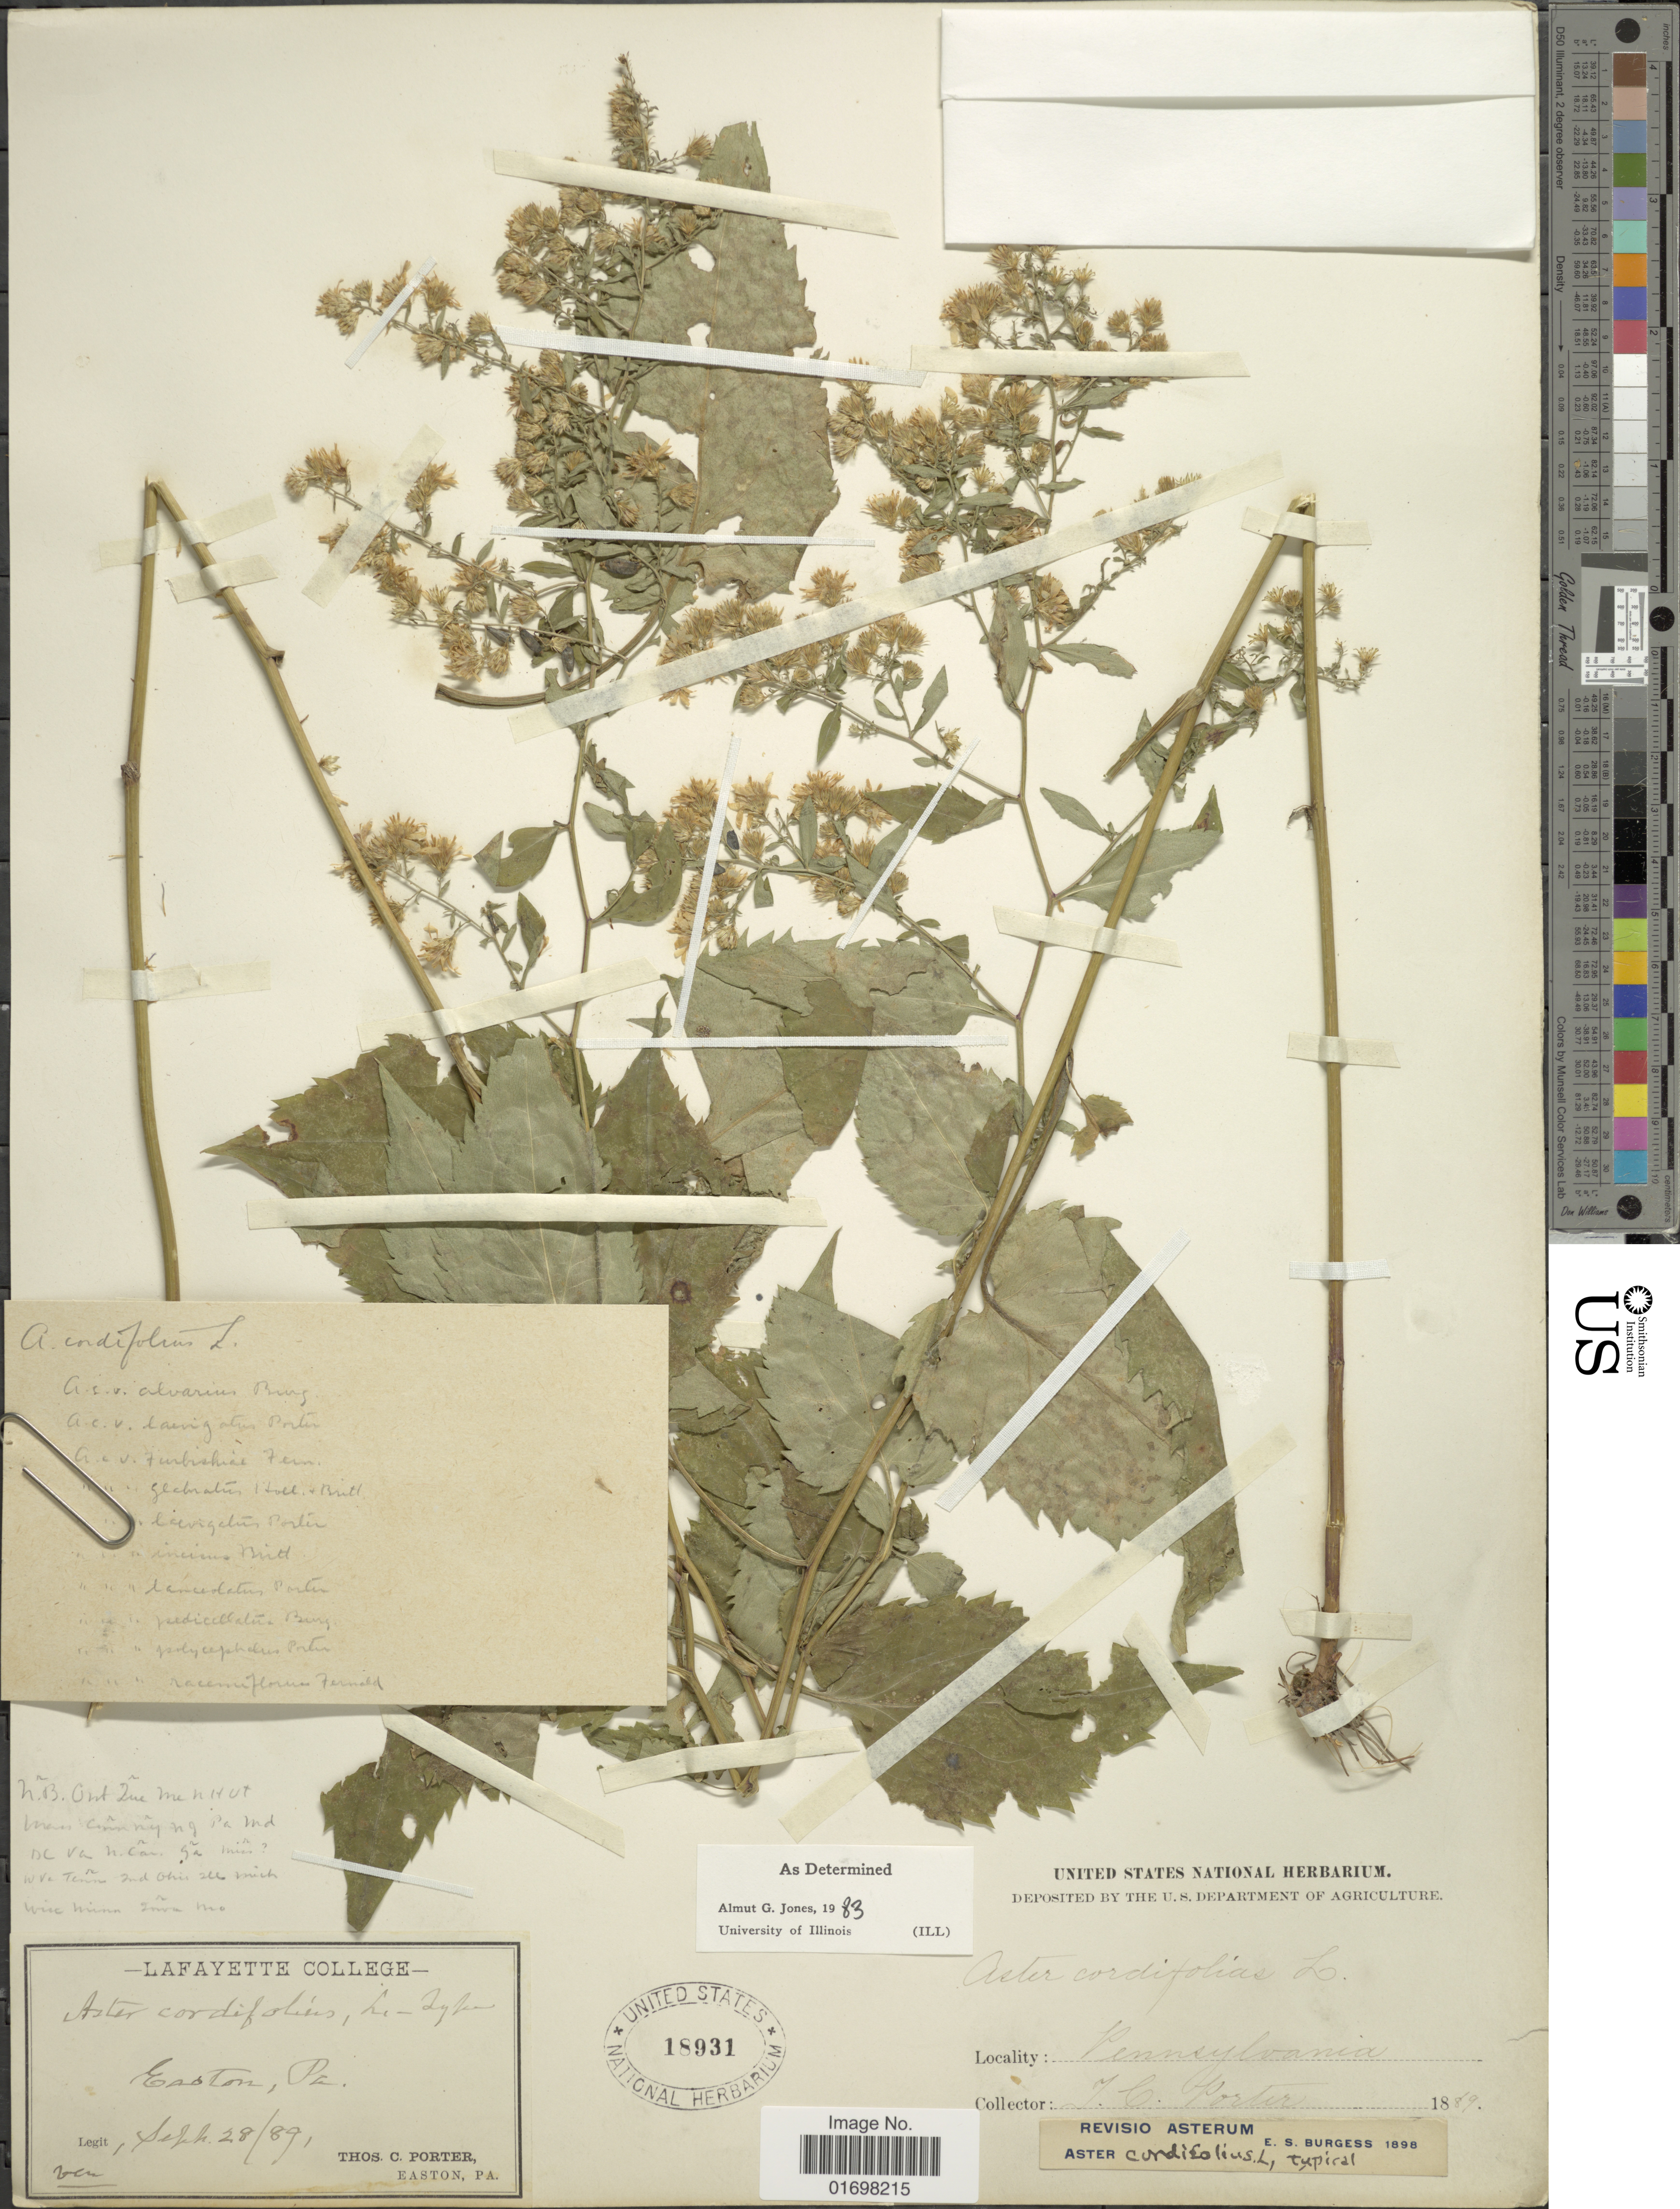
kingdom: Plantae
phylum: Tracheophyta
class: Magnoliopsida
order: Asterales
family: Asteraceae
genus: Symphyotrichum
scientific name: Symphyotrichum cordifolium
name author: (L.) G.L. Nesom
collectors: T. C. Porter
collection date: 1889-09-28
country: United States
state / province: Pennsylvania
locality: Easton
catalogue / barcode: US 18931